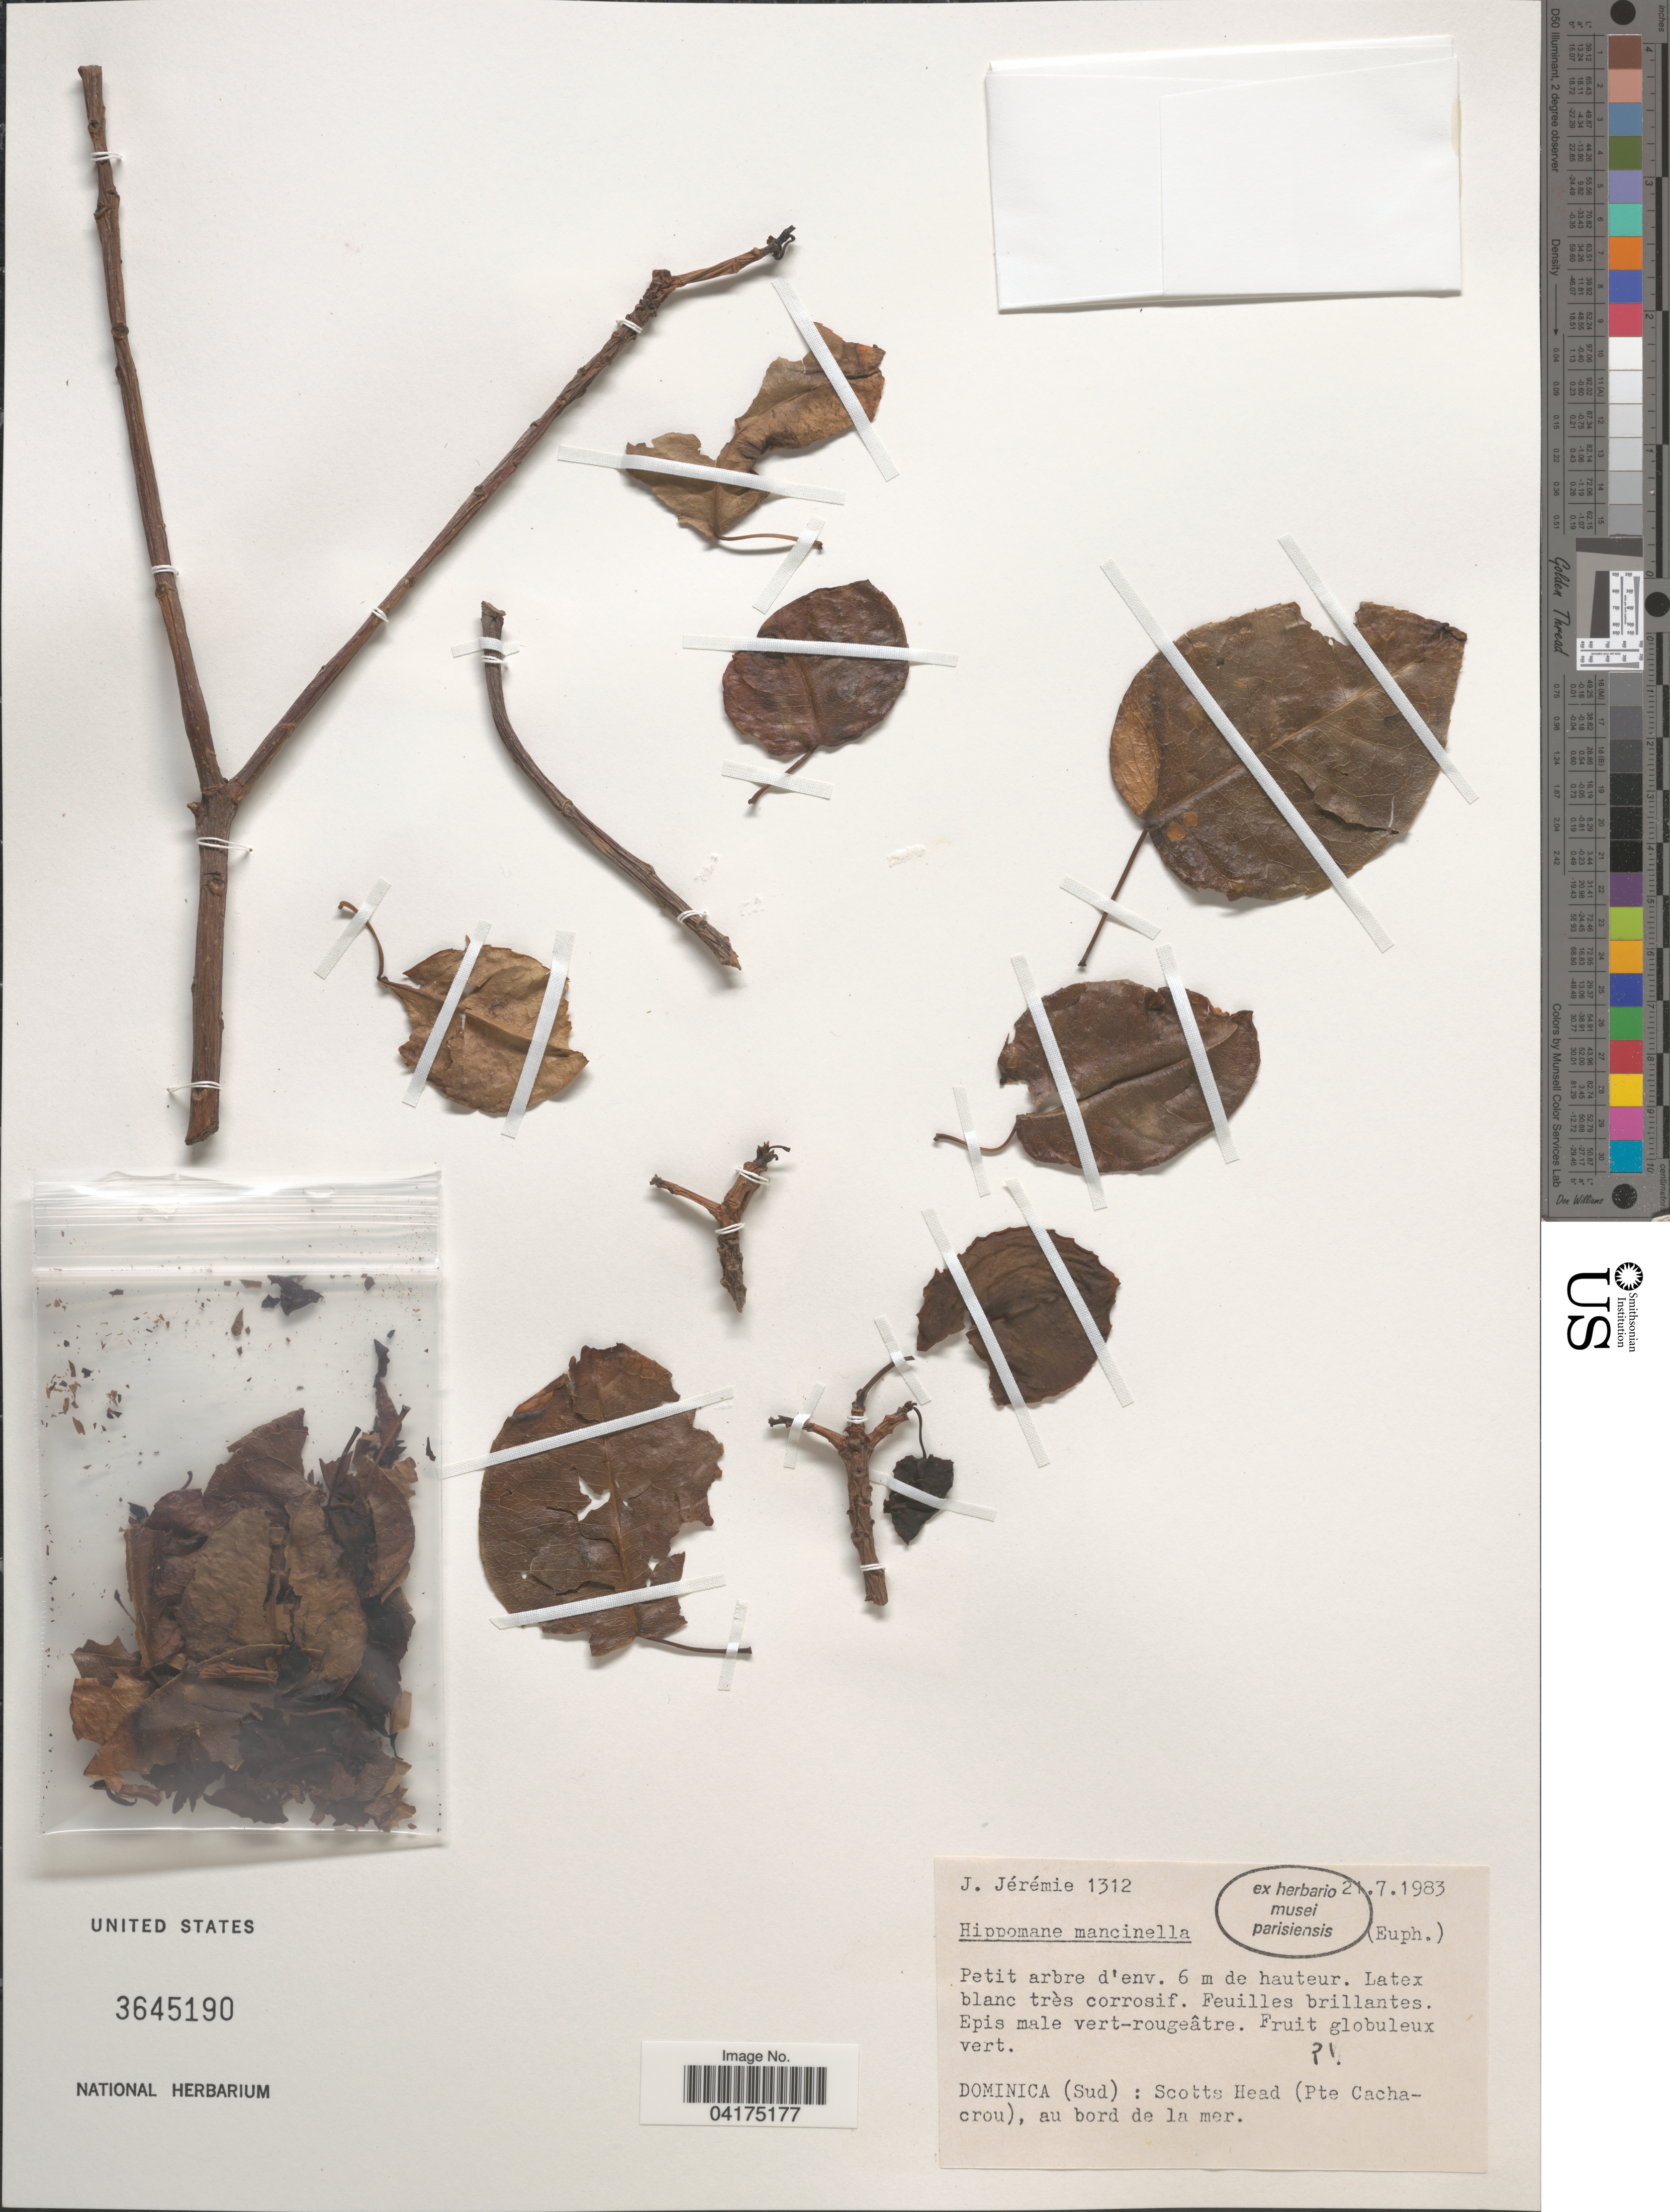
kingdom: Plantae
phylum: Tracheophyta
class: Magnoliopsida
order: Malpighiales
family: Euphorbiaceae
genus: Hippomane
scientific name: Hippomane mancinella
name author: L.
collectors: J. Jérémie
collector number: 1312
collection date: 1983-07-21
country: Dominica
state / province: St. Mark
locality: (Sud) : Scotts Head (Pte Cachacrou), au bord de la mer.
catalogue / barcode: US 3645190